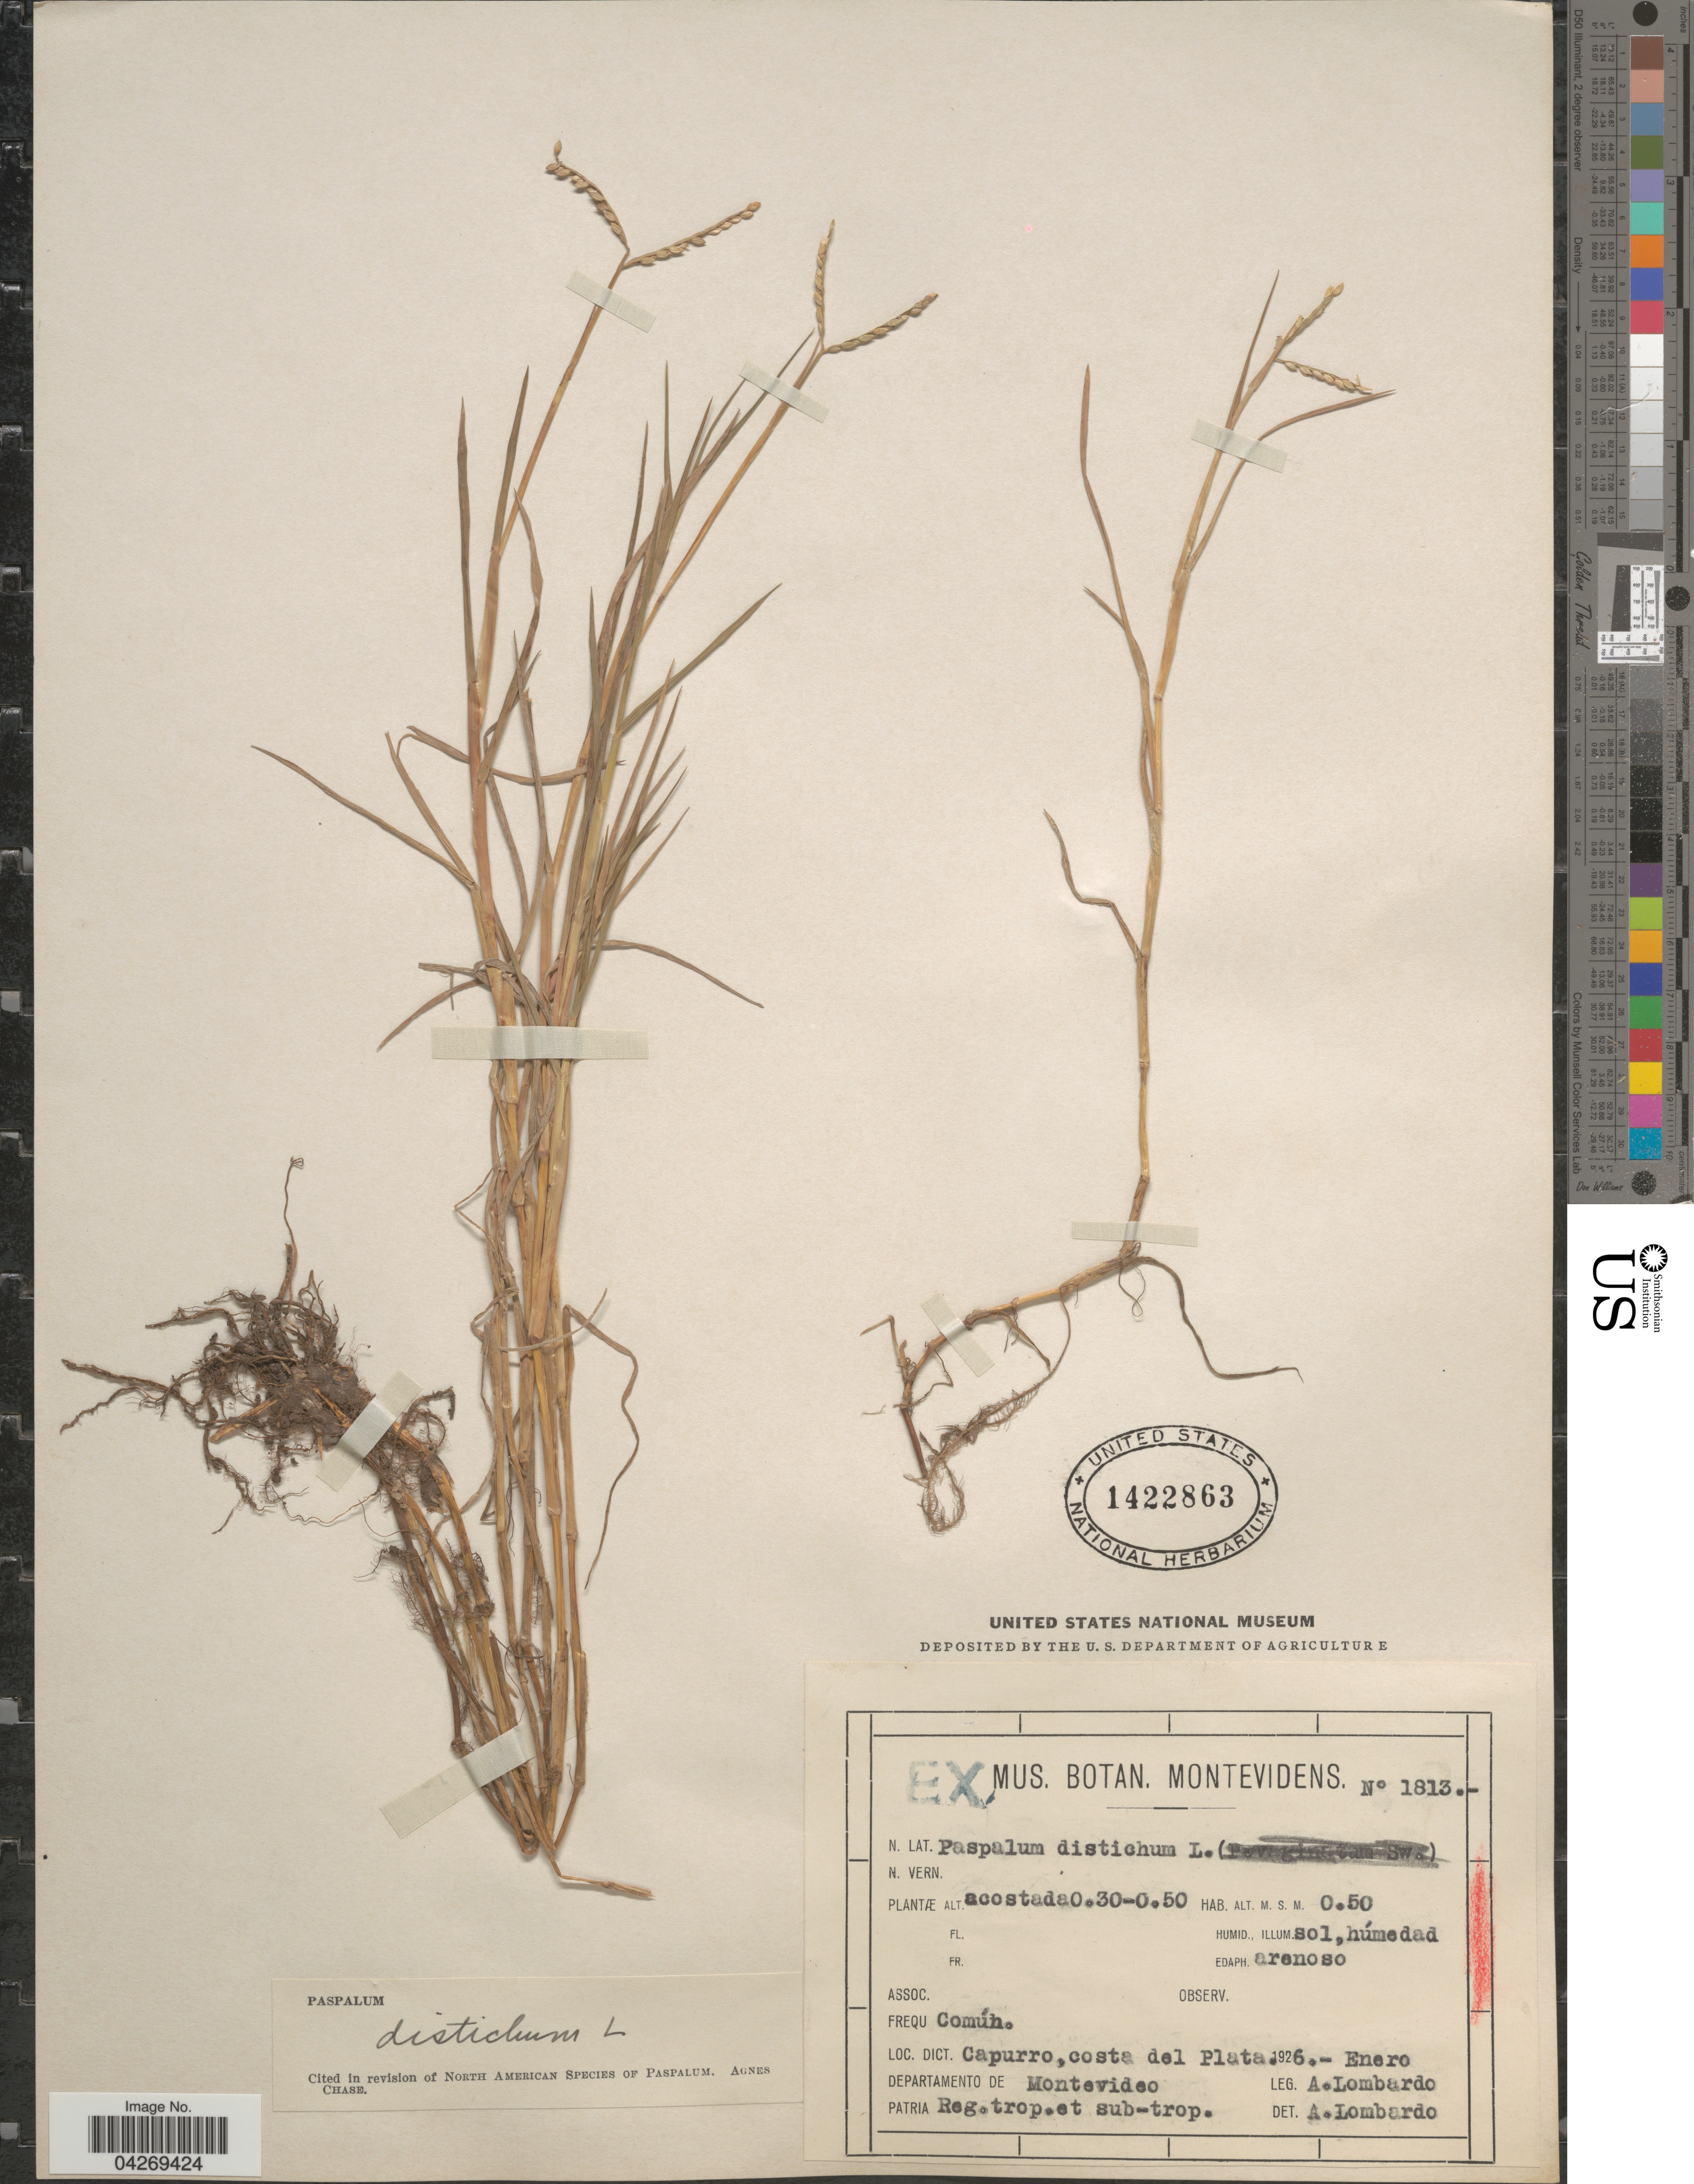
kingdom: Plantae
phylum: Tracheophyta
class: Liliopsida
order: Poales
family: Poaceae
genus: Paspalum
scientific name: Paspalum distichum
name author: L.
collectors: A. Lombardo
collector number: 1813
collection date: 1926-01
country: Uruguay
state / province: Montevideo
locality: Capurro, costa del Plata. Departamento de Montevideo. Reg. trop. et. sub-trop.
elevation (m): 0.5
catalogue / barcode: US 1422863